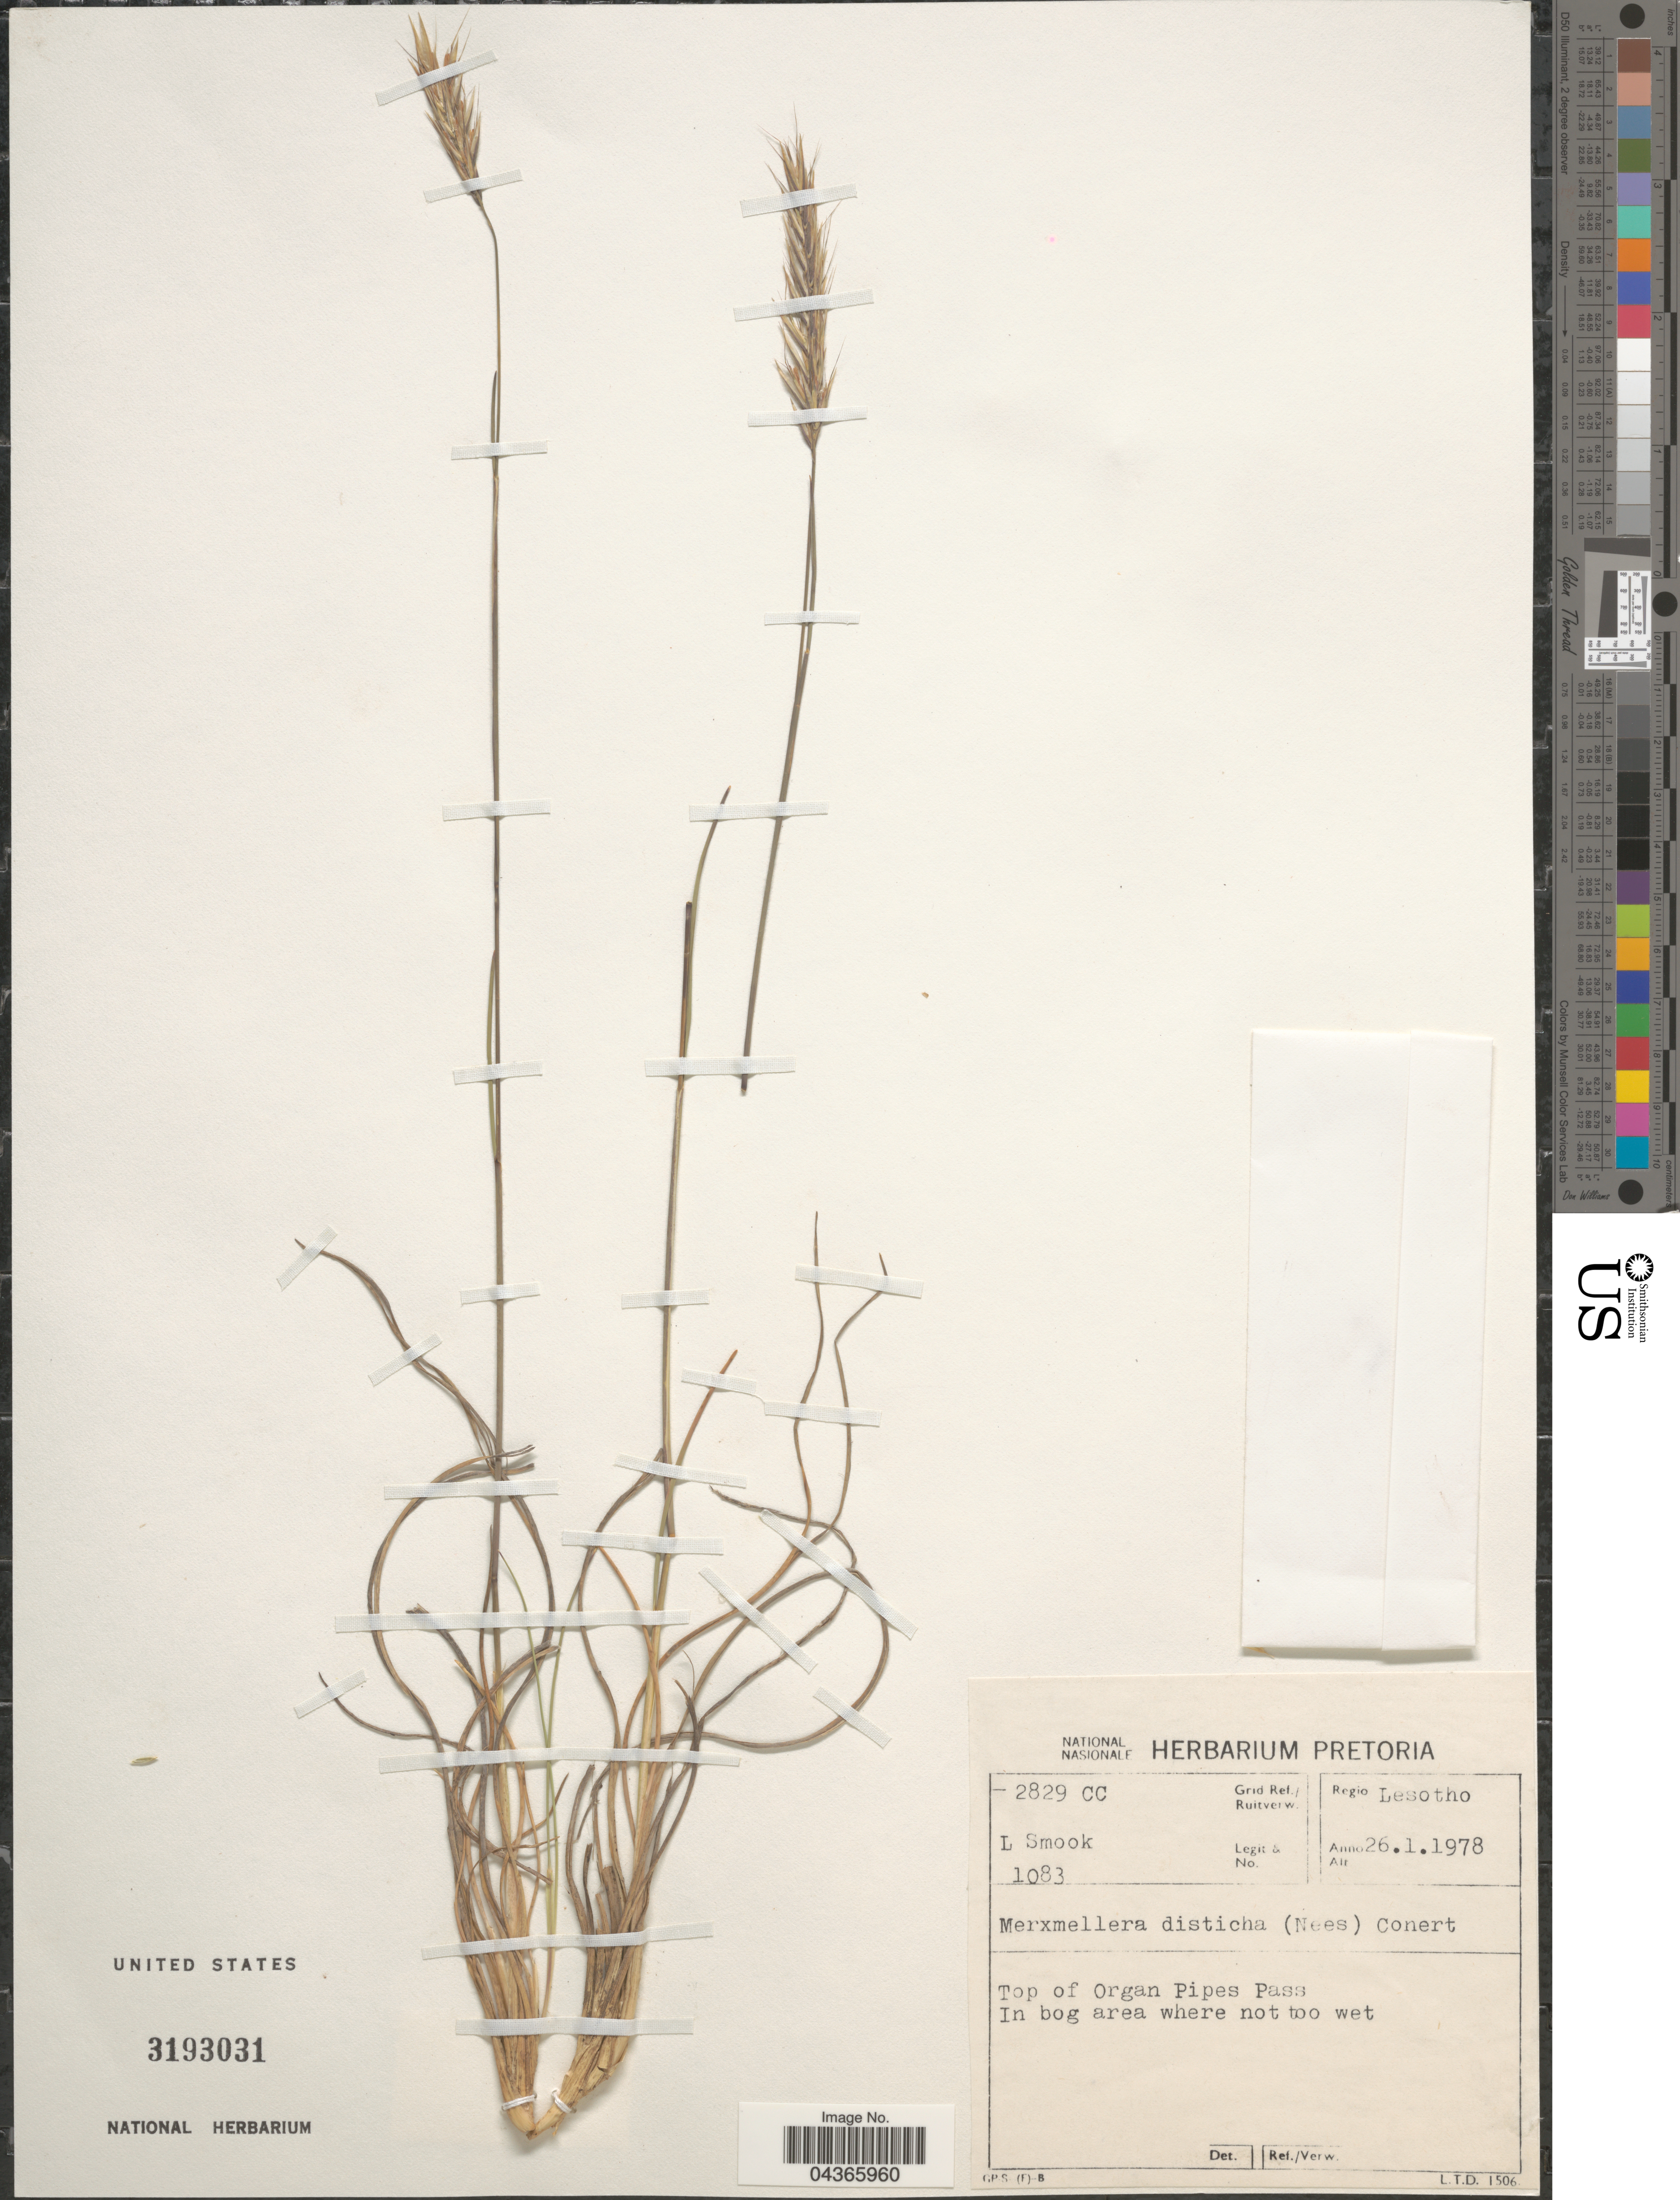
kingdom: Plantae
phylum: Tracheophyta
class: Liliopsida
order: Poales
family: Poaceae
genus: Tenaxia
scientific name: Tenaxia disticha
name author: (Nees) N.P. Barker & H.P. Linder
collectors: L. Smook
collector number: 1083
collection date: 1978-01-26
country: Lesotho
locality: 2829 CC Grid Ref./Ruitverw. Regio Lesotho. Top of Organ Pipes Pass.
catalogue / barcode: US 3193031